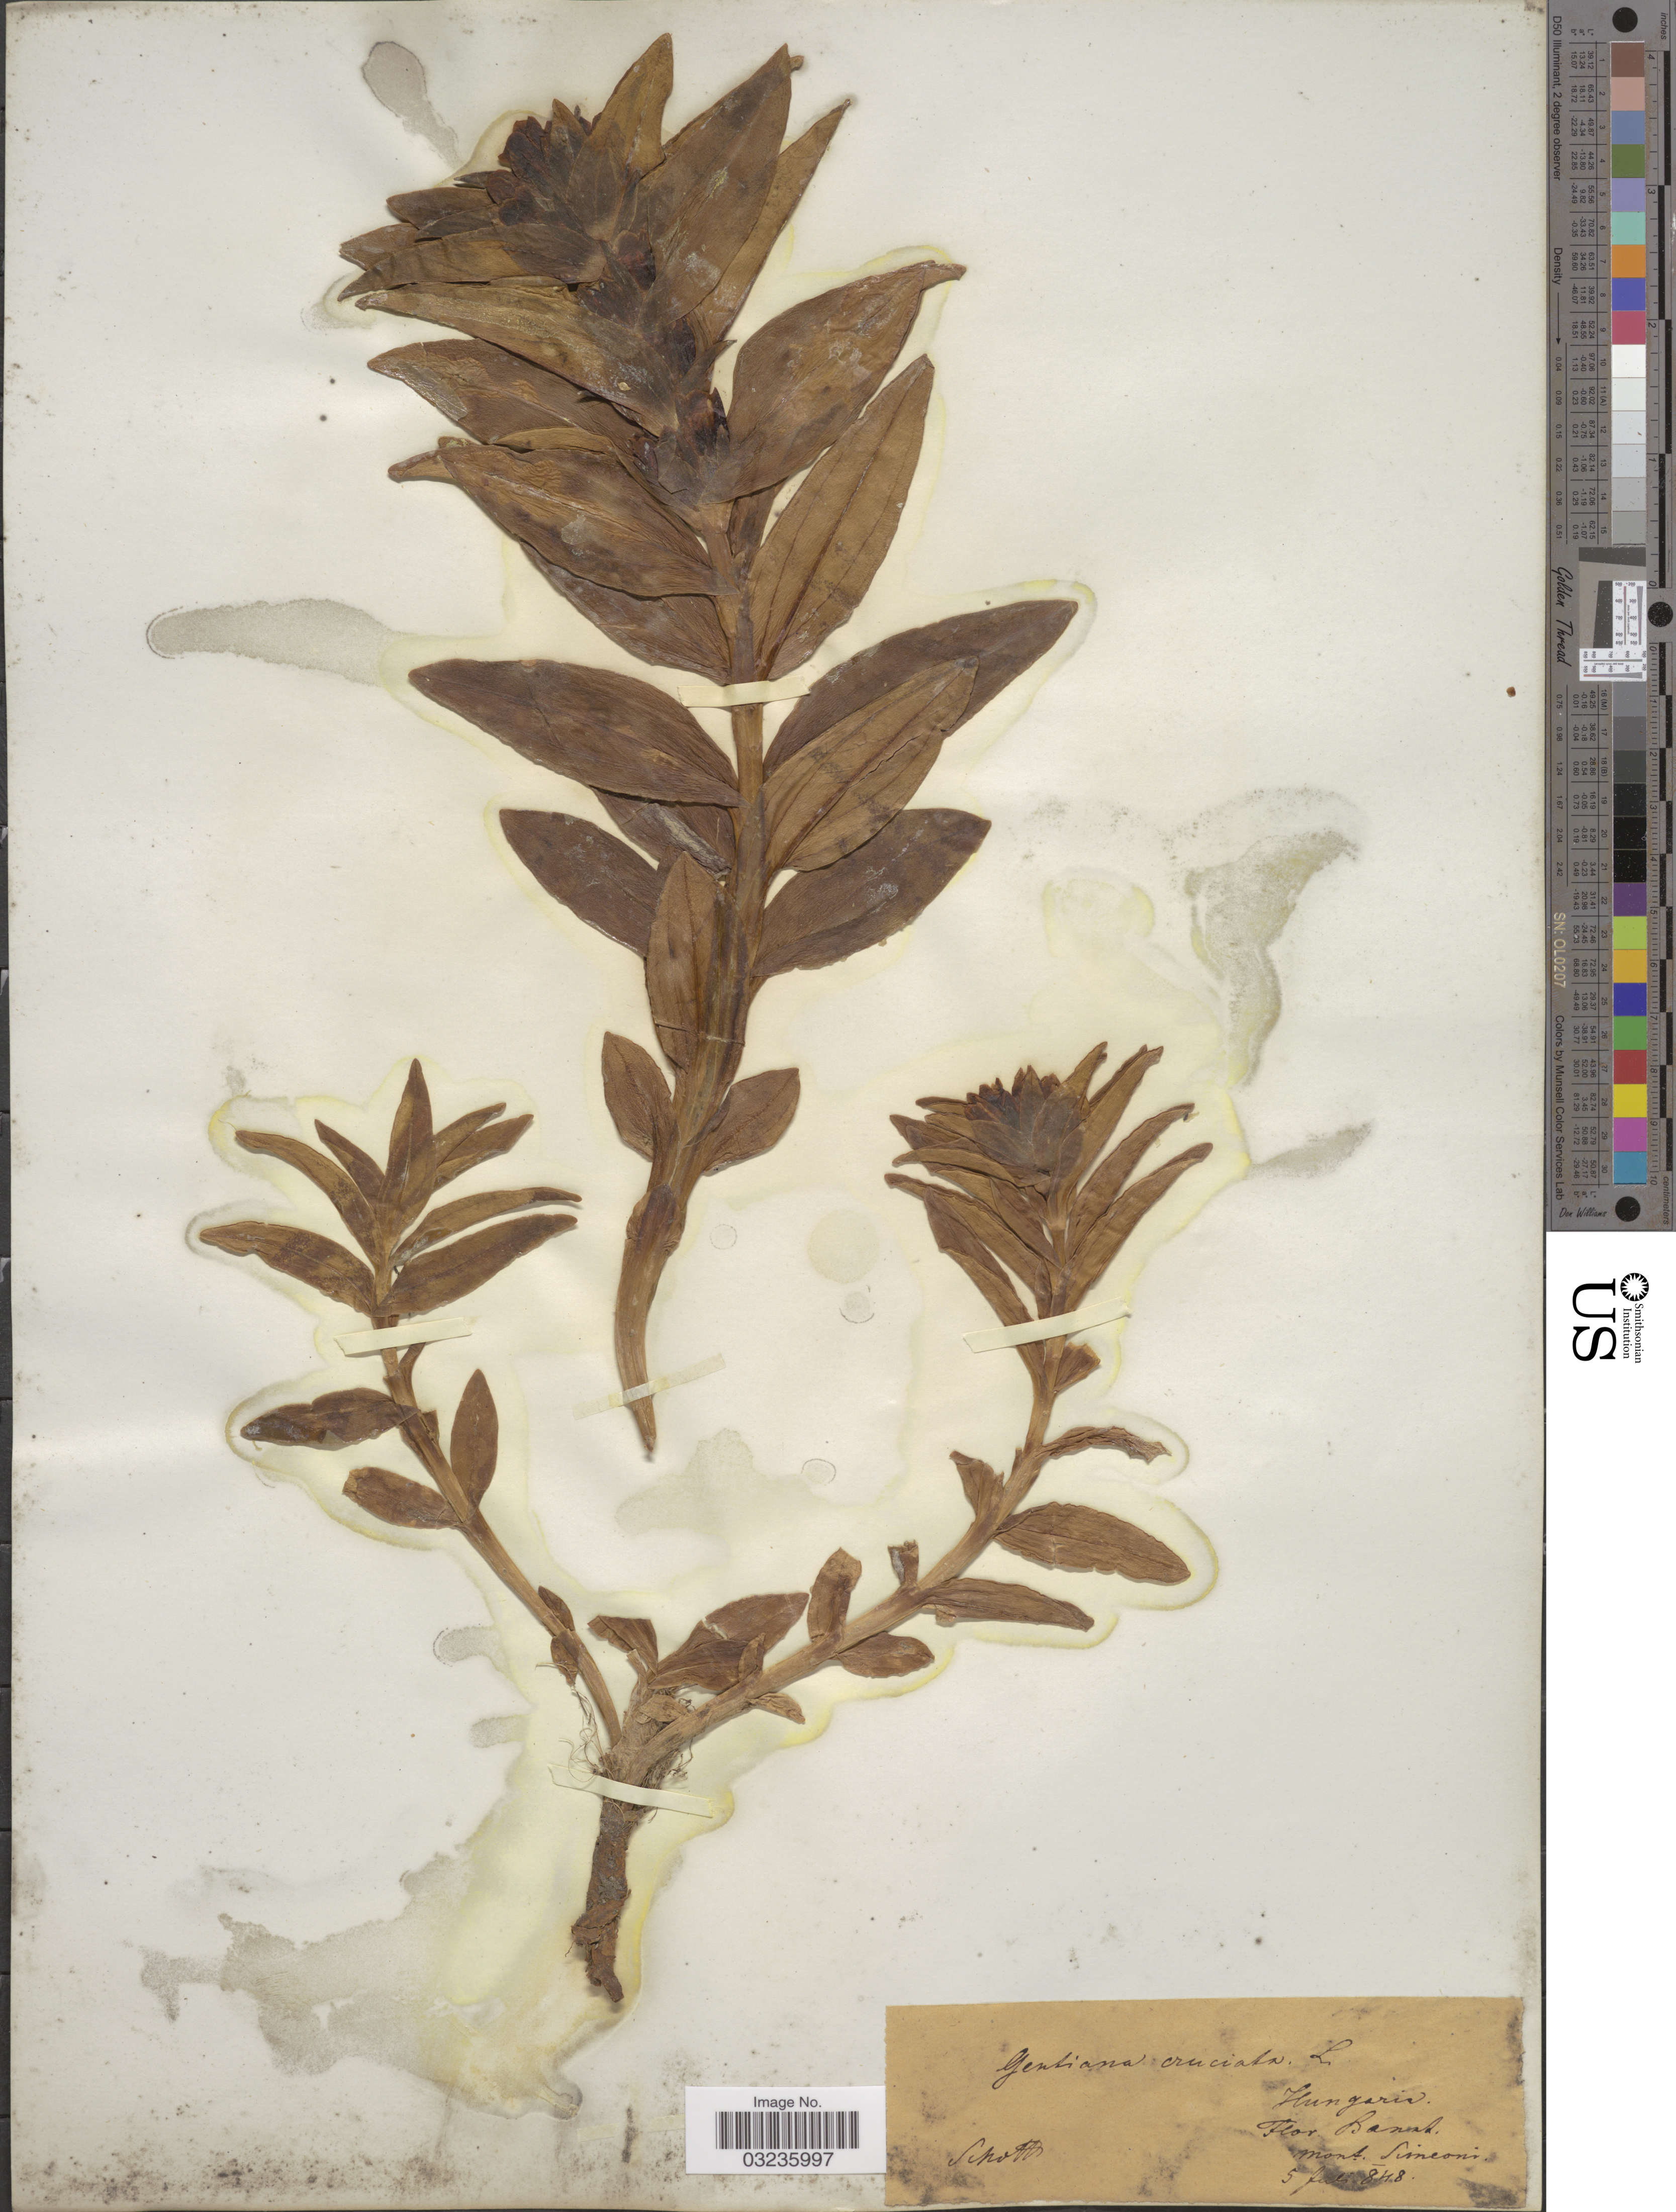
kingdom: Plantae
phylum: Tracheophyta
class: Magnoliopsida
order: Gentianales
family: Gentianaceae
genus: Gentiana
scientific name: Gentiana cruciata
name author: L.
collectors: -. Schottz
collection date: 1848-07-05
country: Hungary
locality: Mont. Simeoni [interpreted].